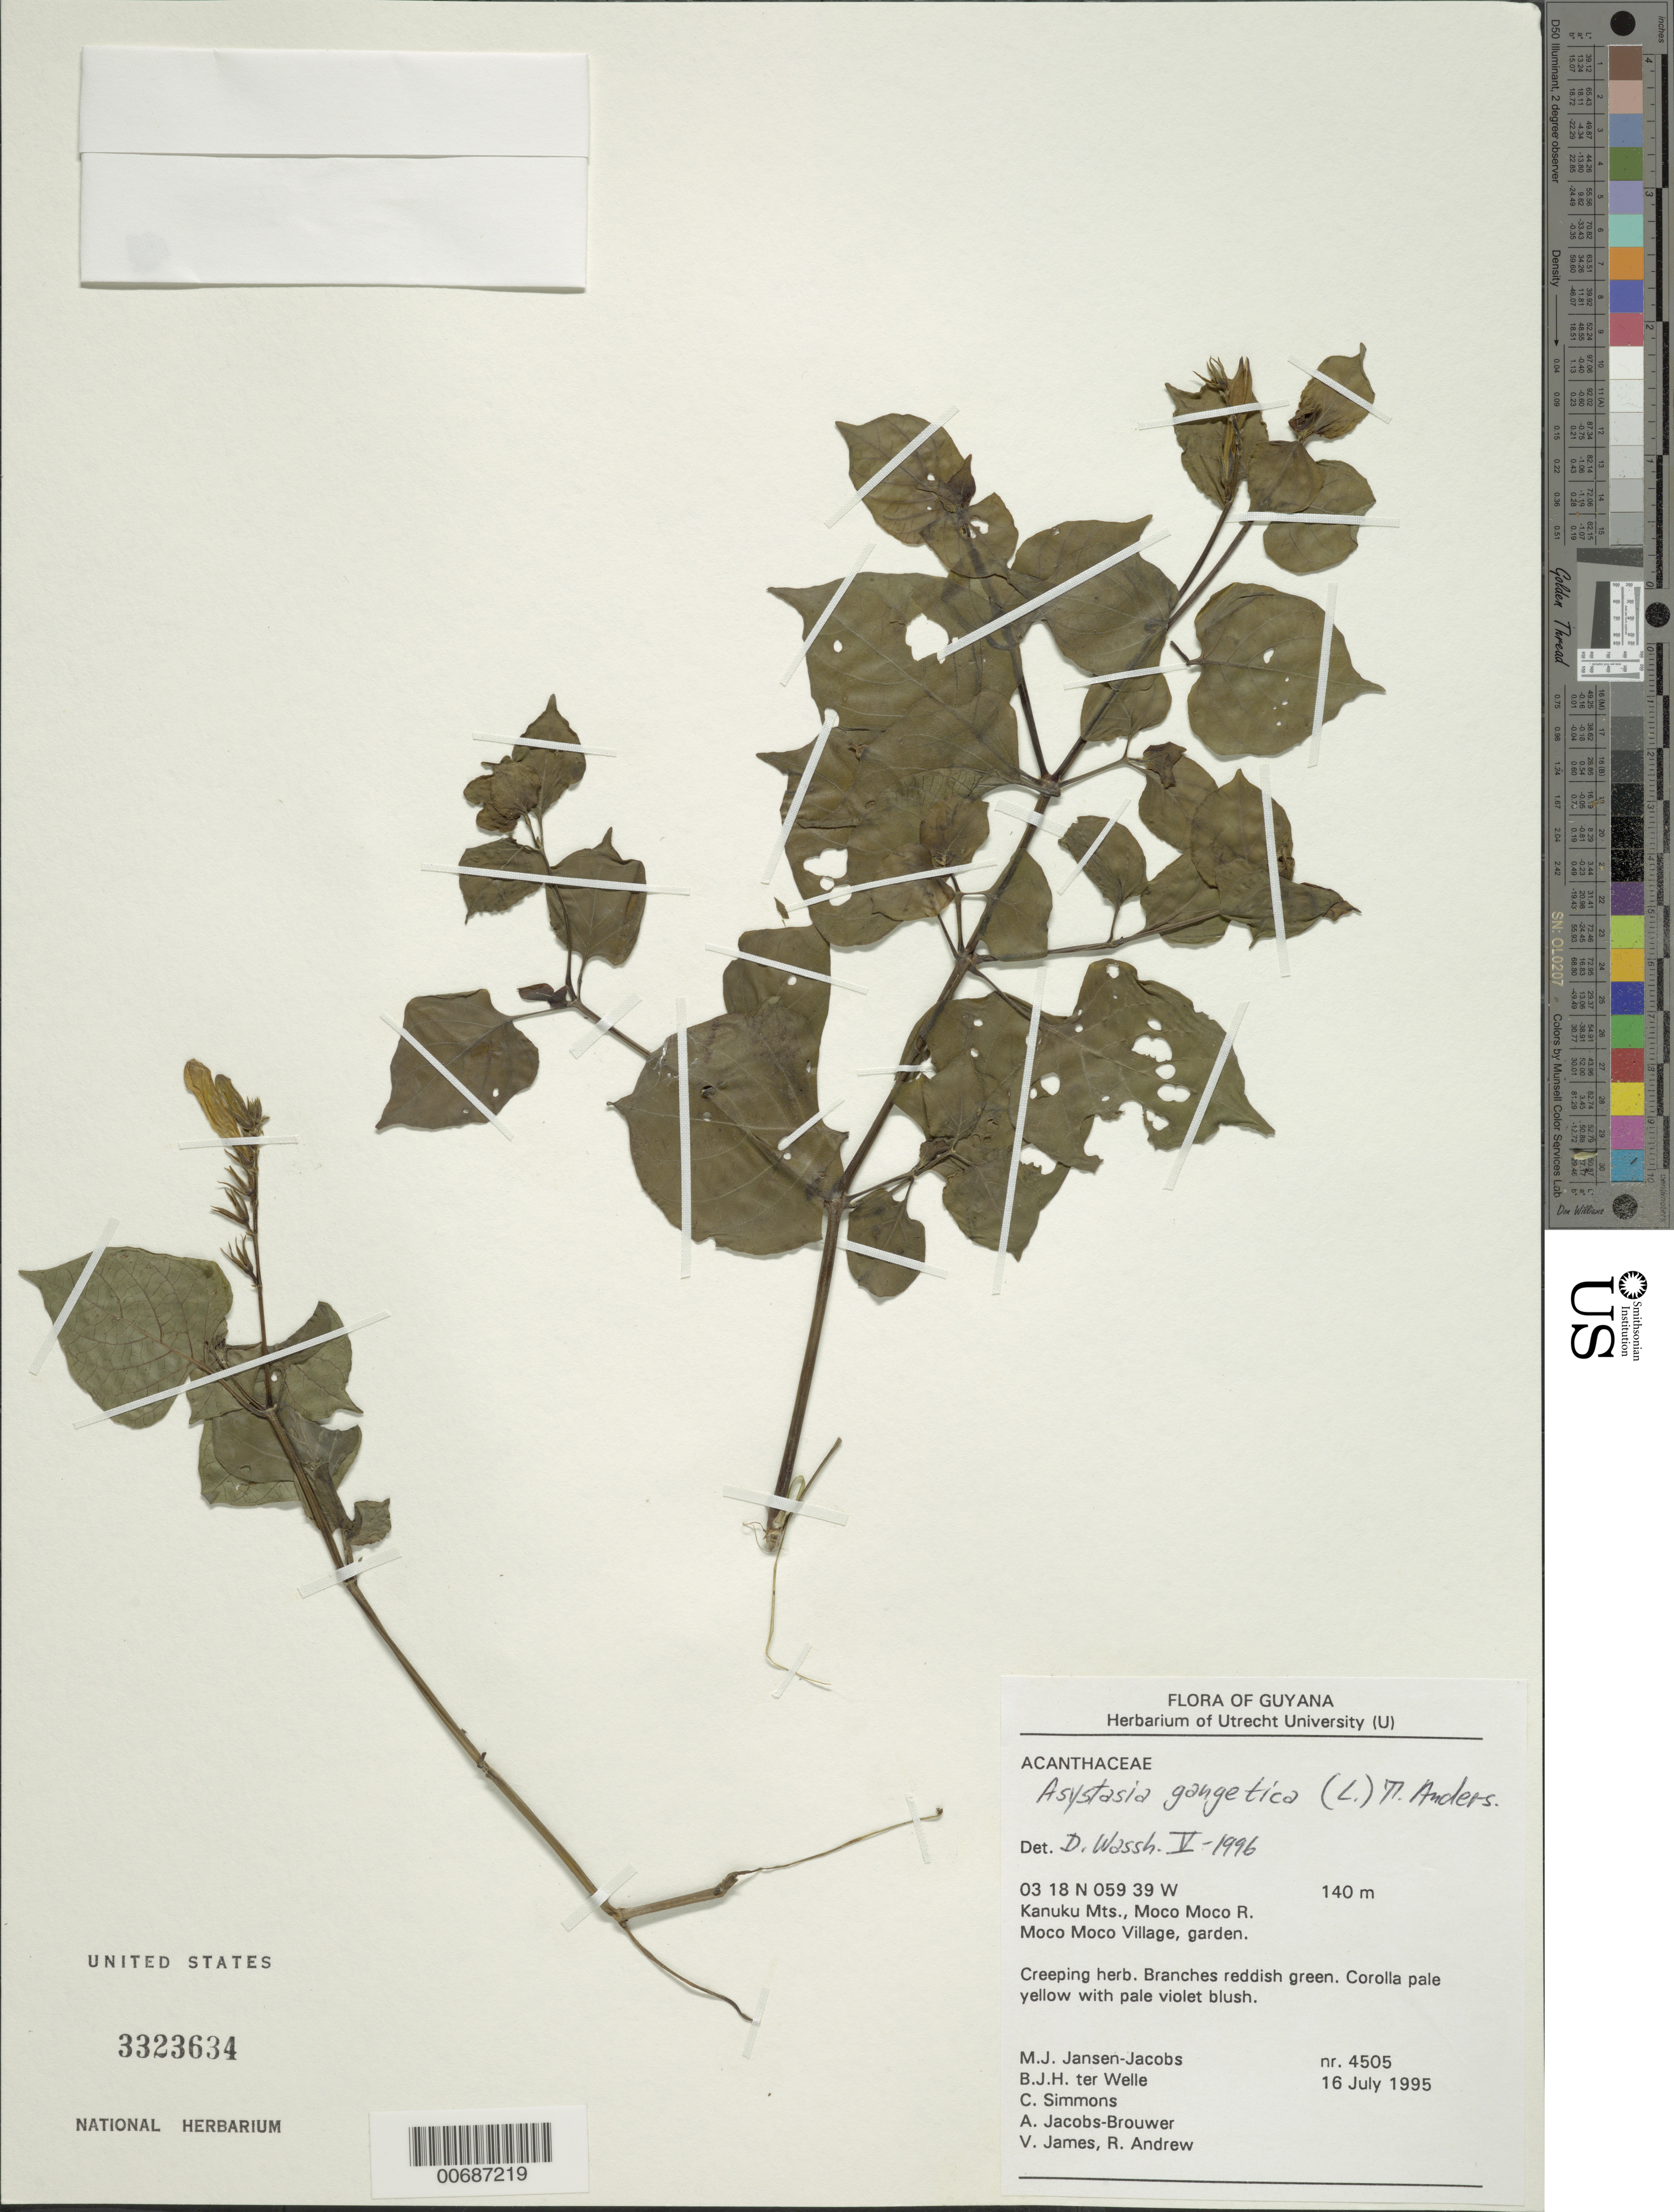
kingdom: Plantae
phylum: Tracheophyta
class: Magnoliopsida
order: Lamiales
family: Acanthaceae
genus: Asystasia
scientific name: Asystasia gangetica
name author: (L.) T. Anderson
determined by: Wasshausen, Dieter C., (BOT), Smithsonian Institution - National Museum of Natural History (UNITED STATES)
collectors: M. J. Jansen-Jacobs, B. Welle, C. Simmons, A. Jacobs-Brouwer, V. James & R. Andrew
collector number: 4505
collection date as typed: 16-Jul-95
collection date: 1995-07-16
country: Guyana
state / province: U. Takutu-U. Essequibo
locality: Moco Moco River, Kanuku Mts., near Moco Moco village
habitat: Garden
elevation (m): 140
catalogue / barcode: US 3323634